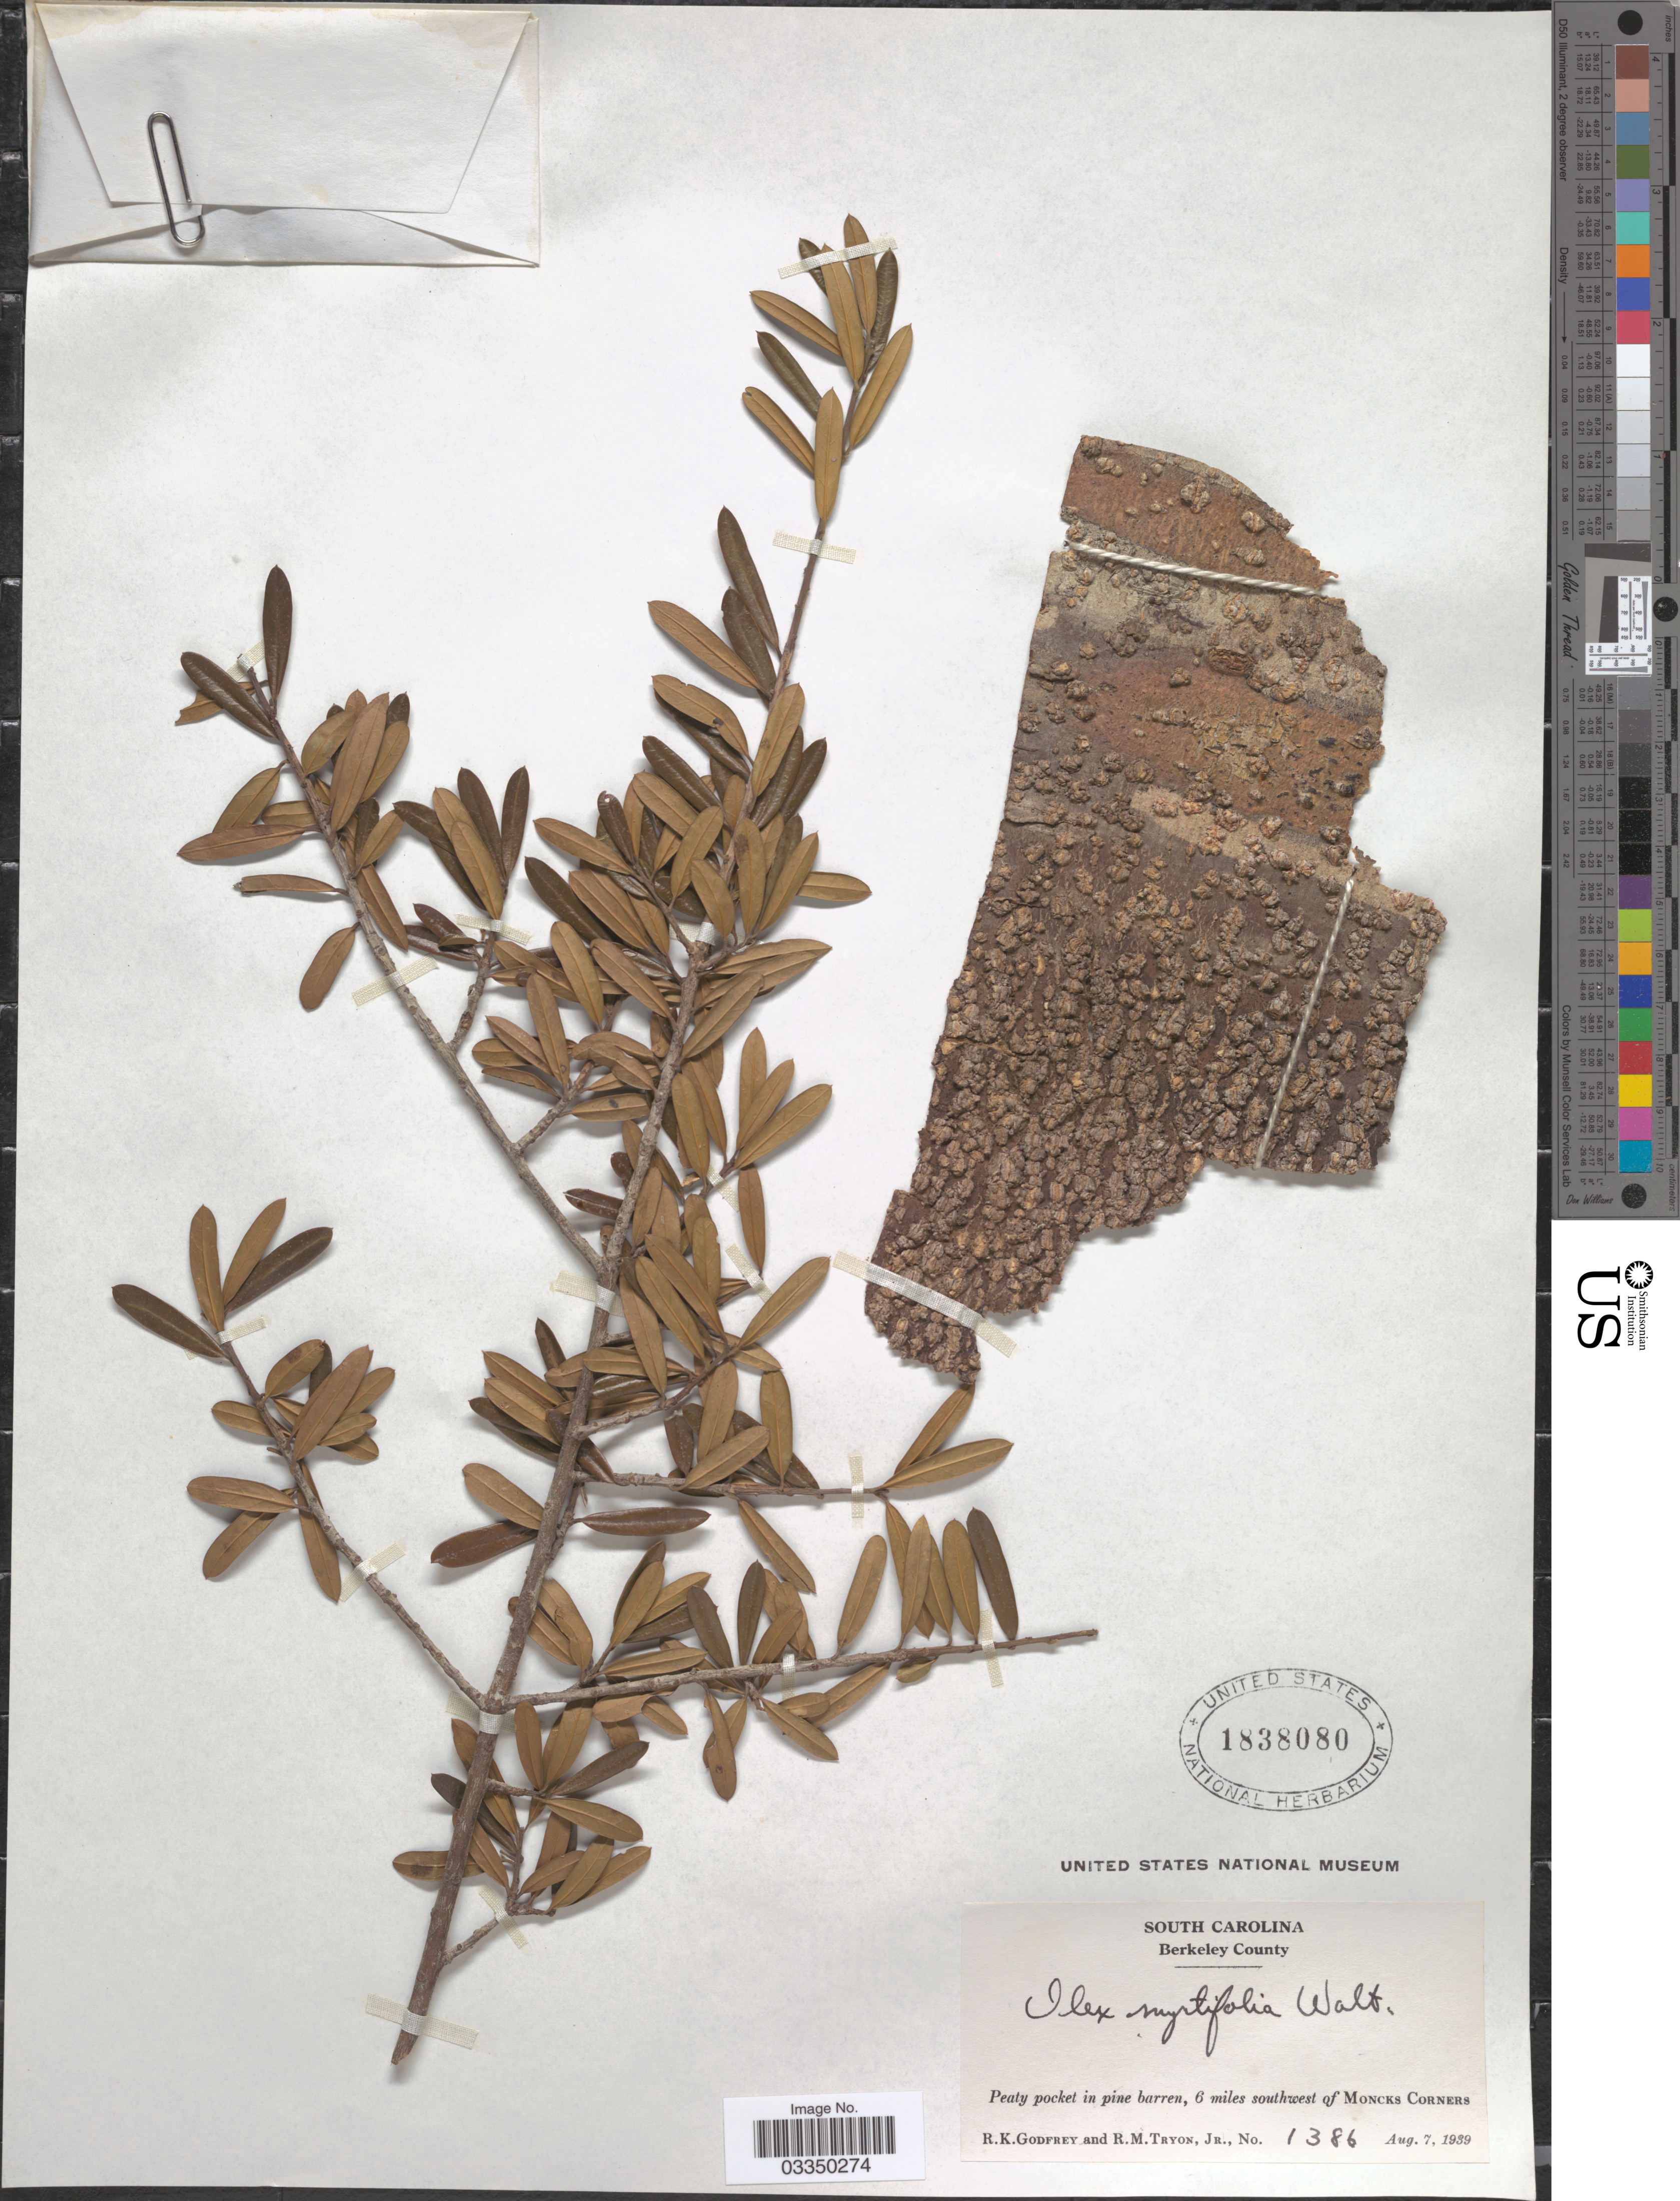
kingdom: Plantae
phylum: Tracheophyta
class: Magnoliopsida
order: Aquifoliales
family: Aquifoliaceae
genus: Ilex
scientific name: Ilex myrtifolia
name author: Walter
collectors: R. K. Godfrey & R. Tryon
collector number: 1386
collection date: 1939-08-07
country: United States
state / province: South Carolina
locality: Berkeley County. Peaty pocket in pine barren, 6 miles southwest of Moncks Corners.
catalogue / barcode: US 1838080